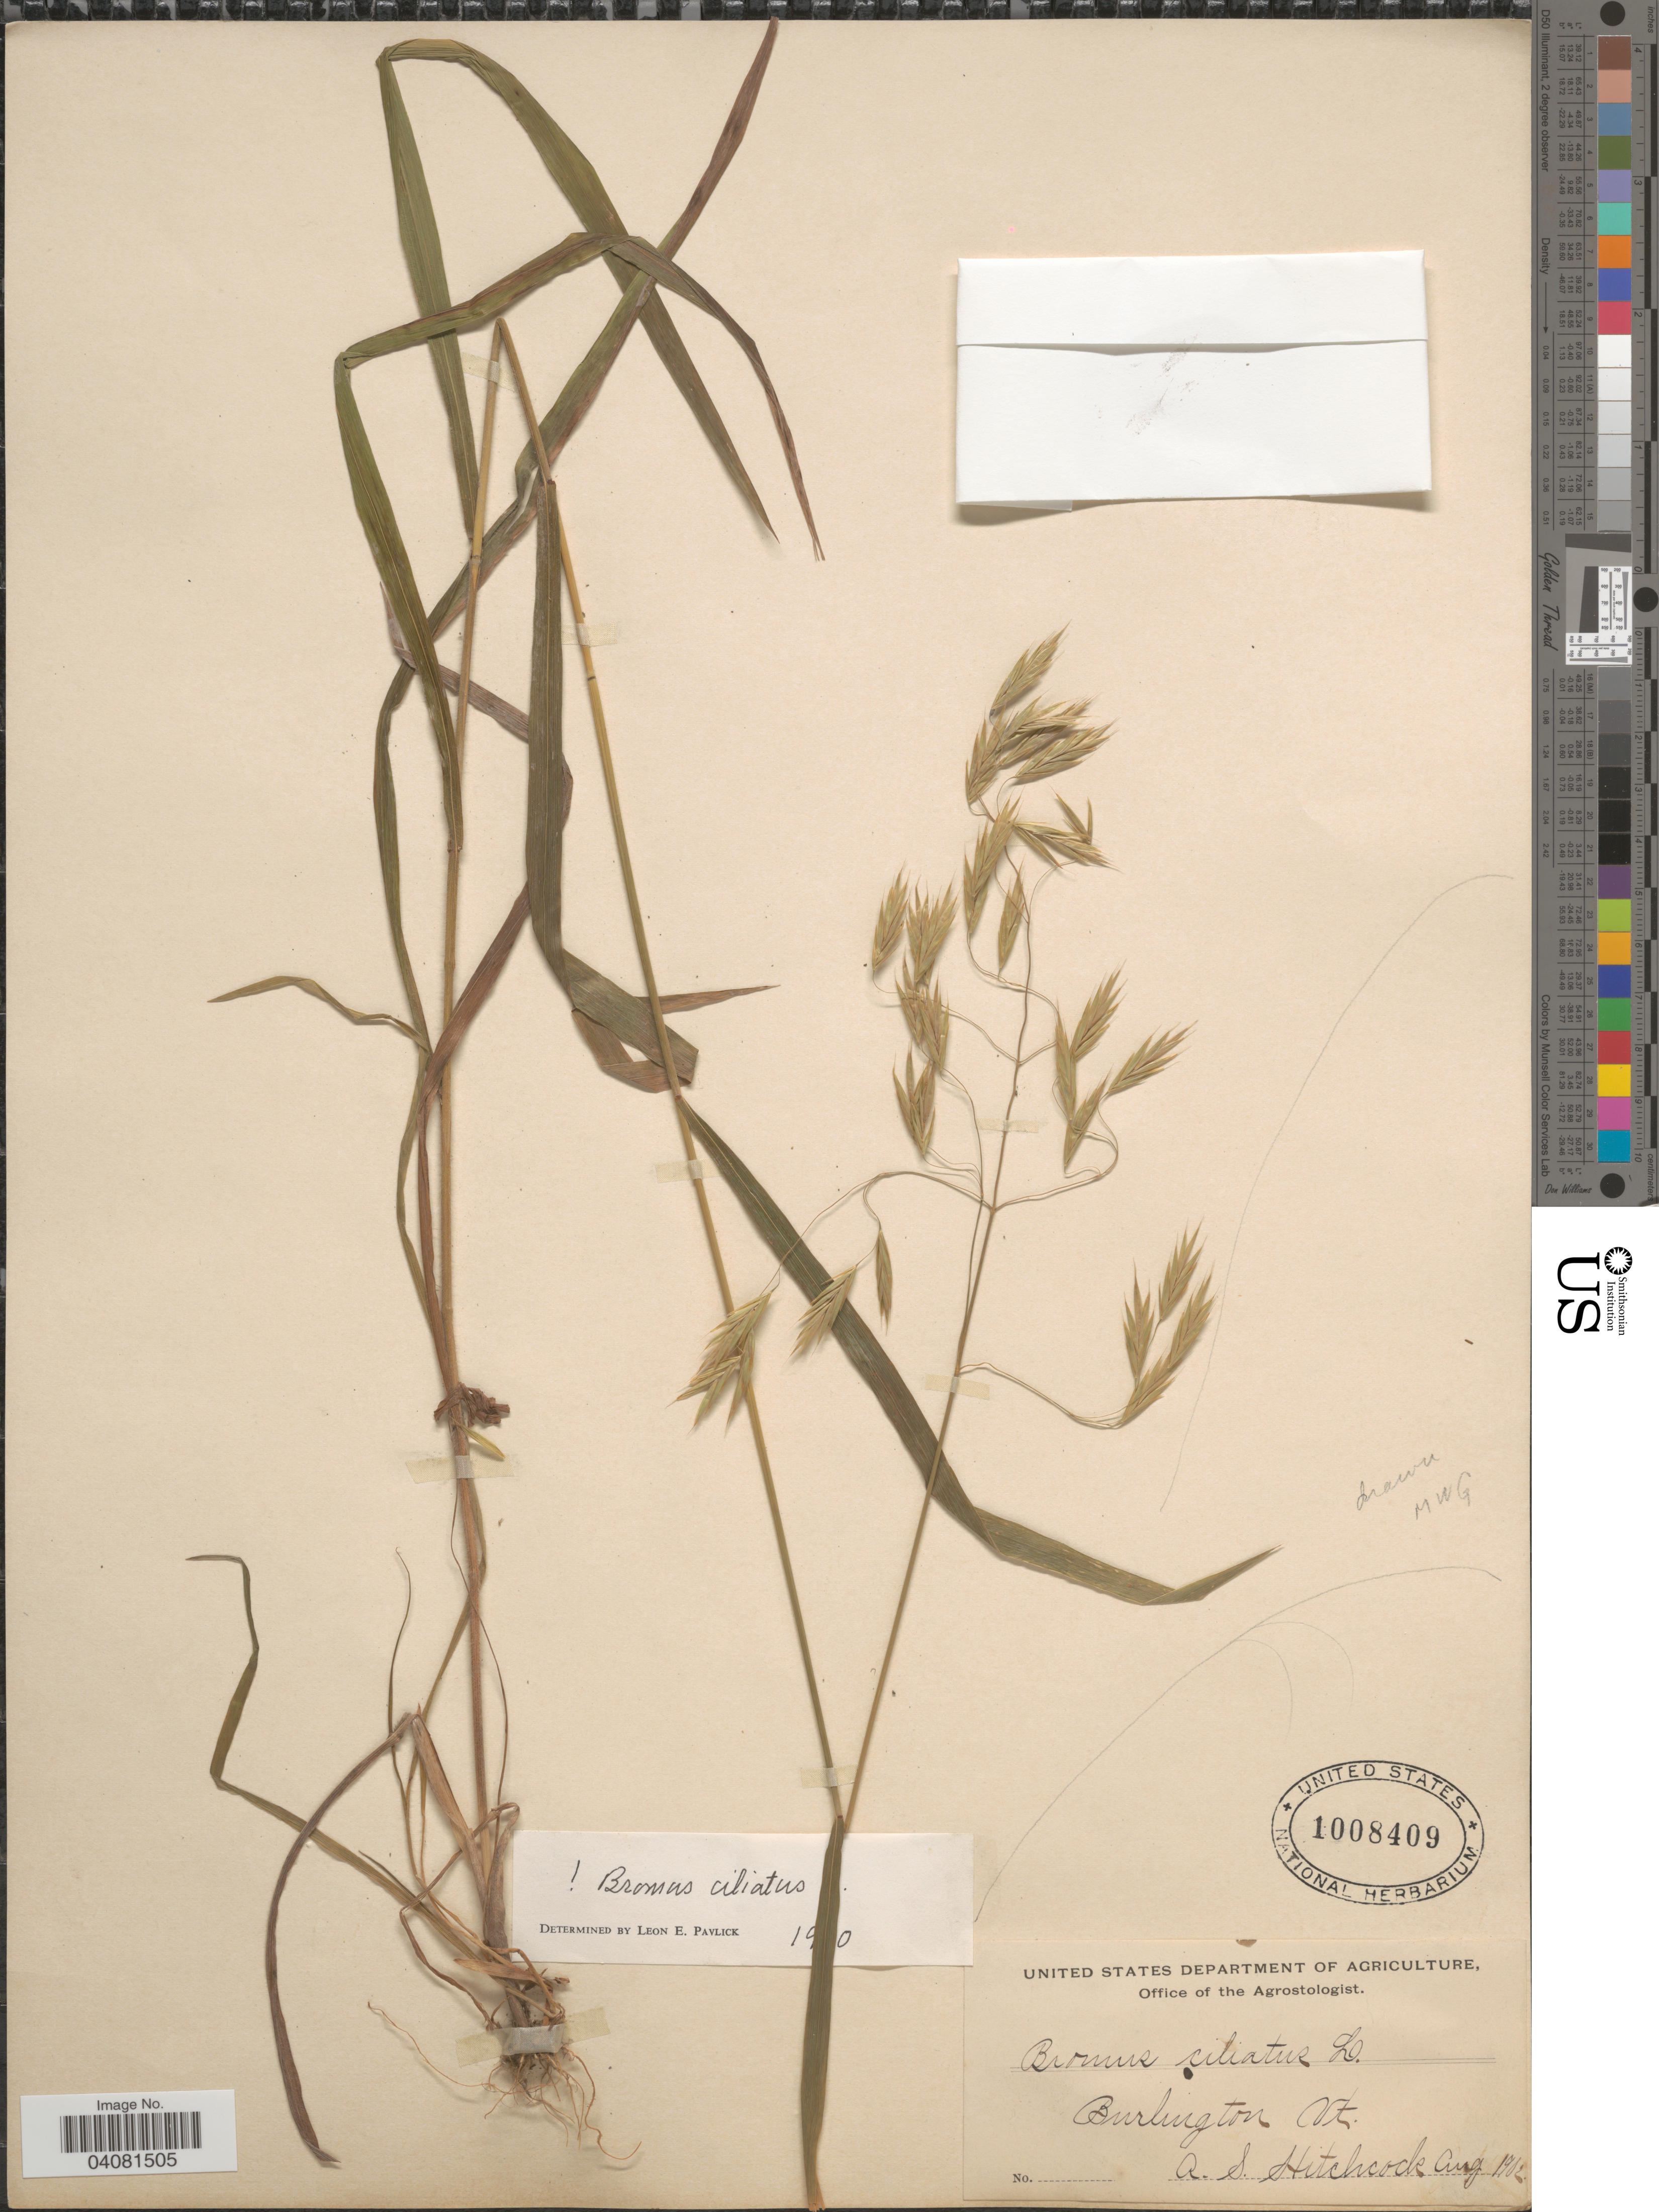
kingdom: Plantae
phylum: Tracheophyta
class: Liliopsida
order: Poales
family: Poaceae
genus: Bromus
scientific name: Bromus ciliatus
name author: L.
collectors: A. S. Hitchcock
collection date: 1902-08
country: United States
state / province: Vermont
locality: Burlington.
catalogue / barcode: US 1008409